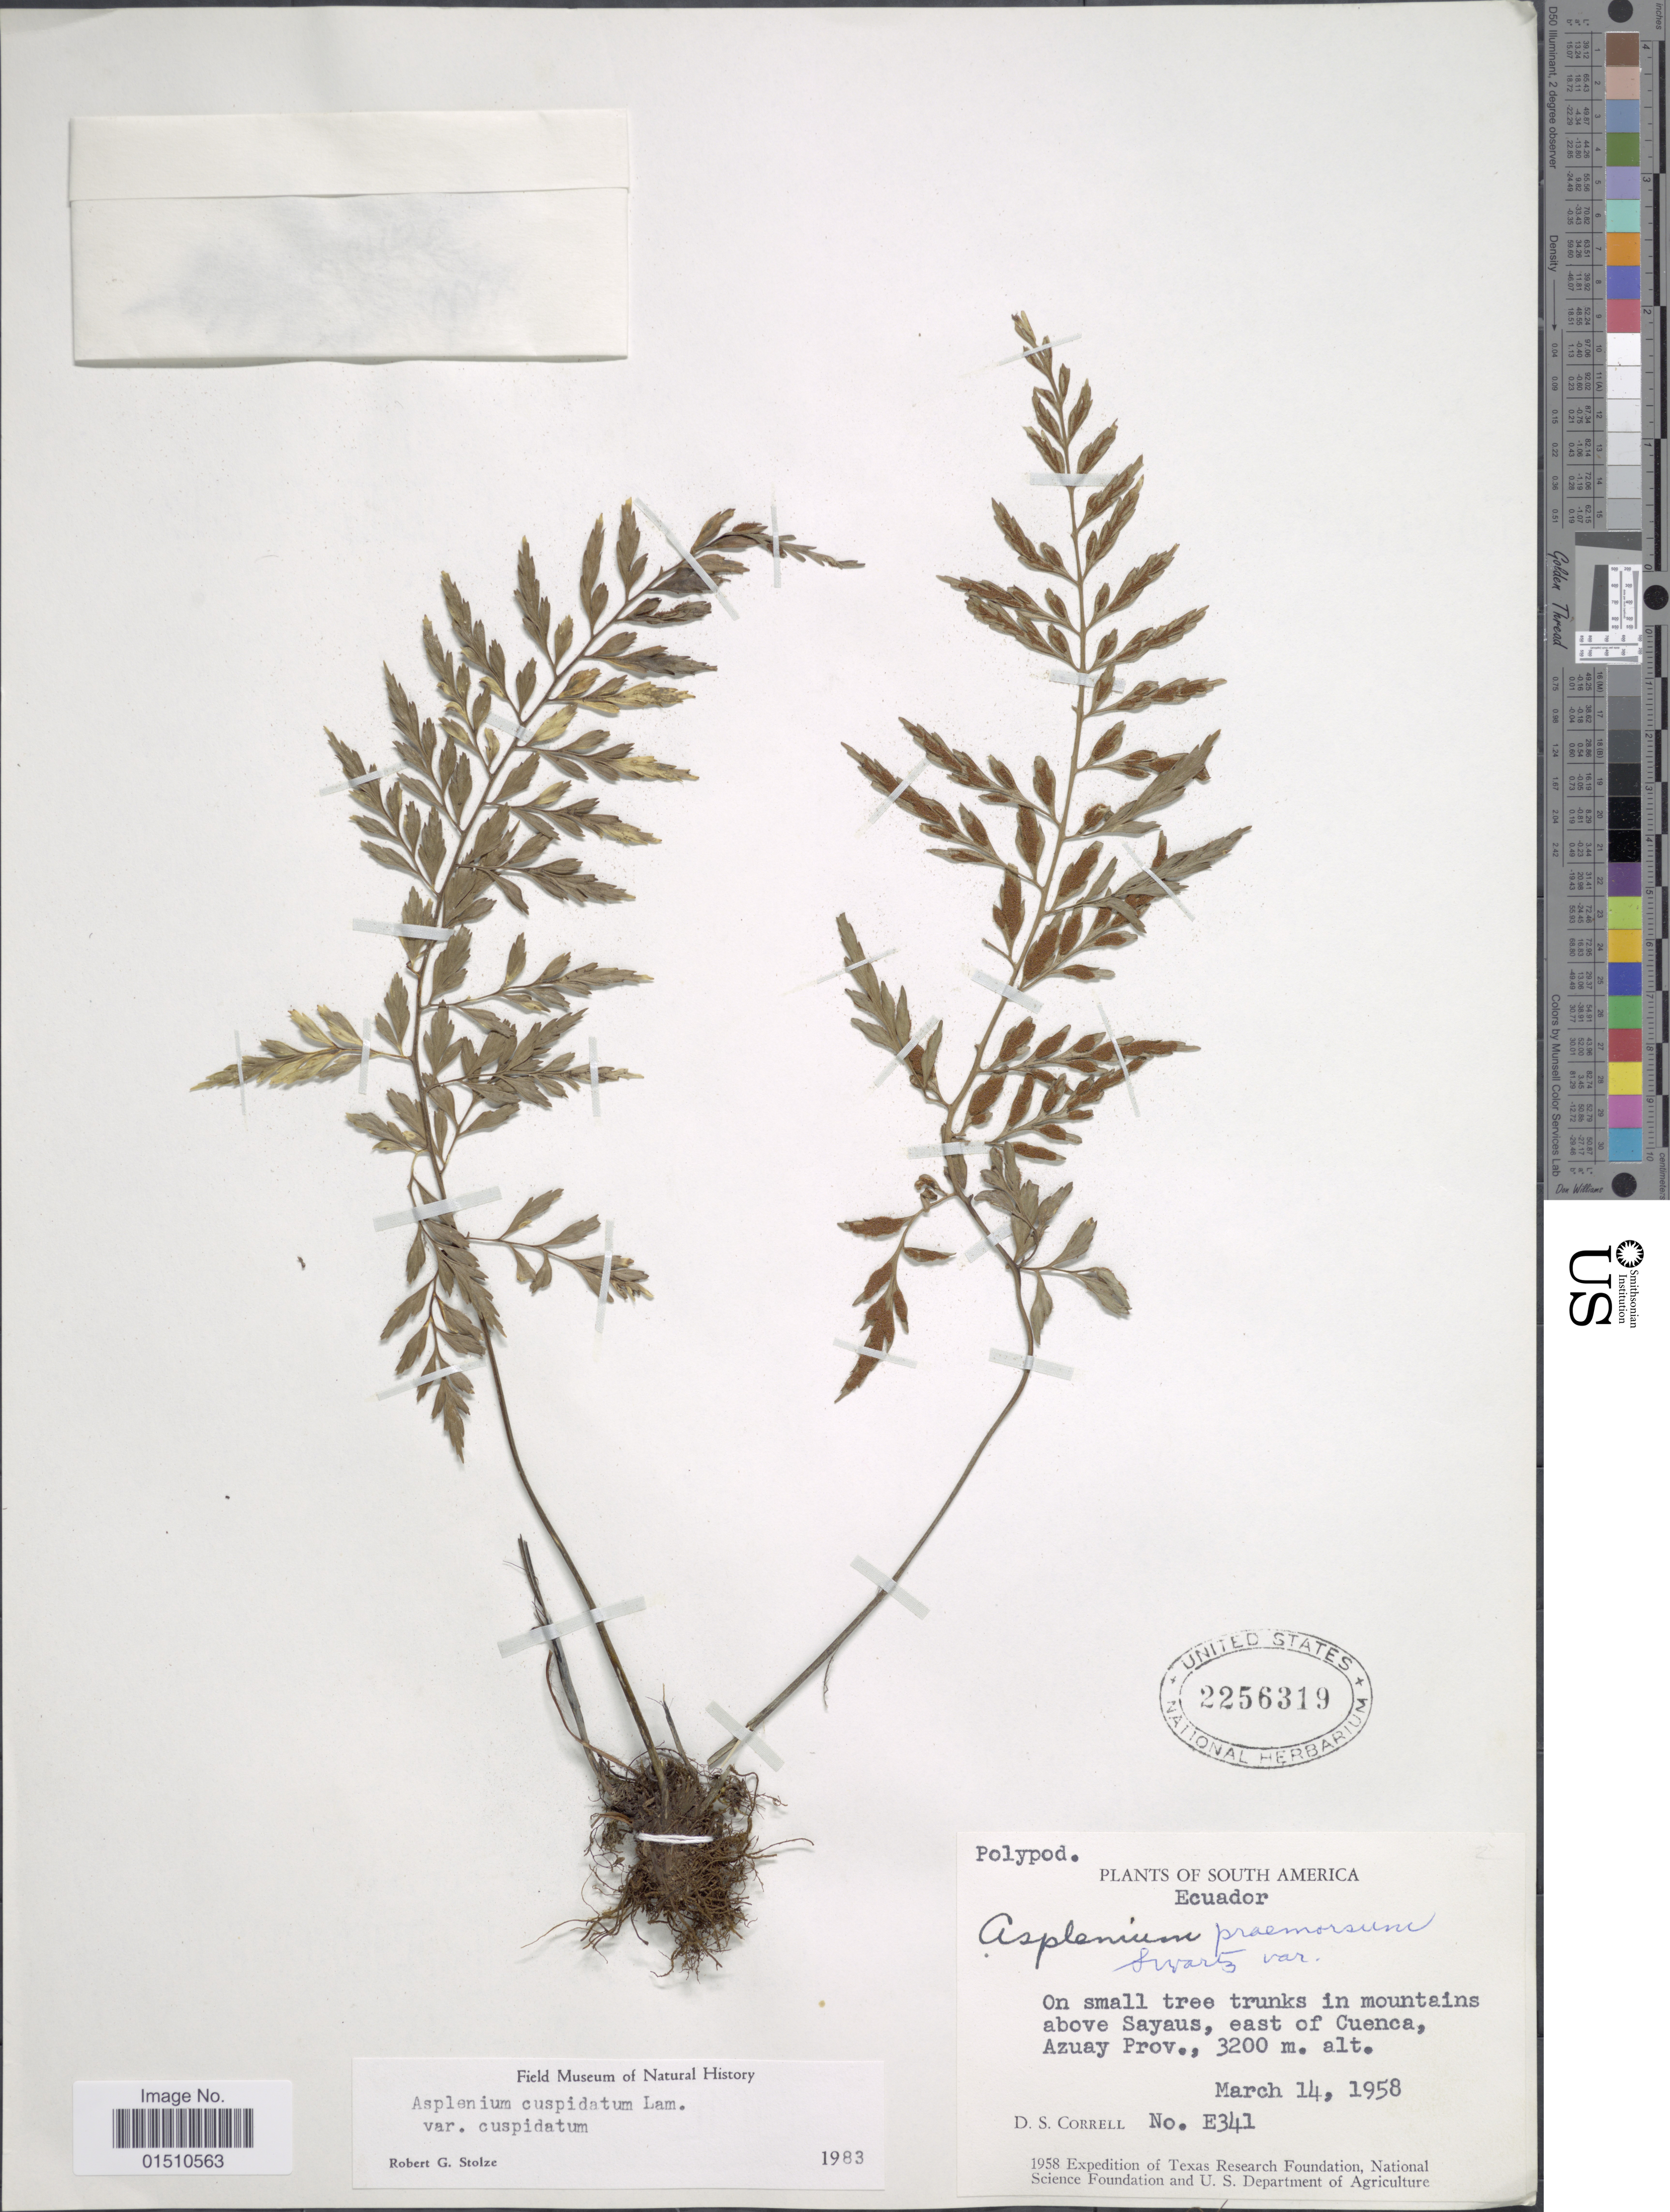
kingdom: Plantae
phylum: Tracheophyta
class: Polypodiopsida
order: Polypodiales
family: Aspleniaceae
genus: Asplenium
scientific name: Asplenium cuspidatum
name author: Lam.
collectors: D. S. Correll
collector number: E341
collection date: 1958-03-14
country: Ecuador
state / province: Azuay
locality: Ecuador, South America, in mountains above Sayaus, east of Cuenca.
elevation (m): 3200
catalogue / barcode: US 2256319